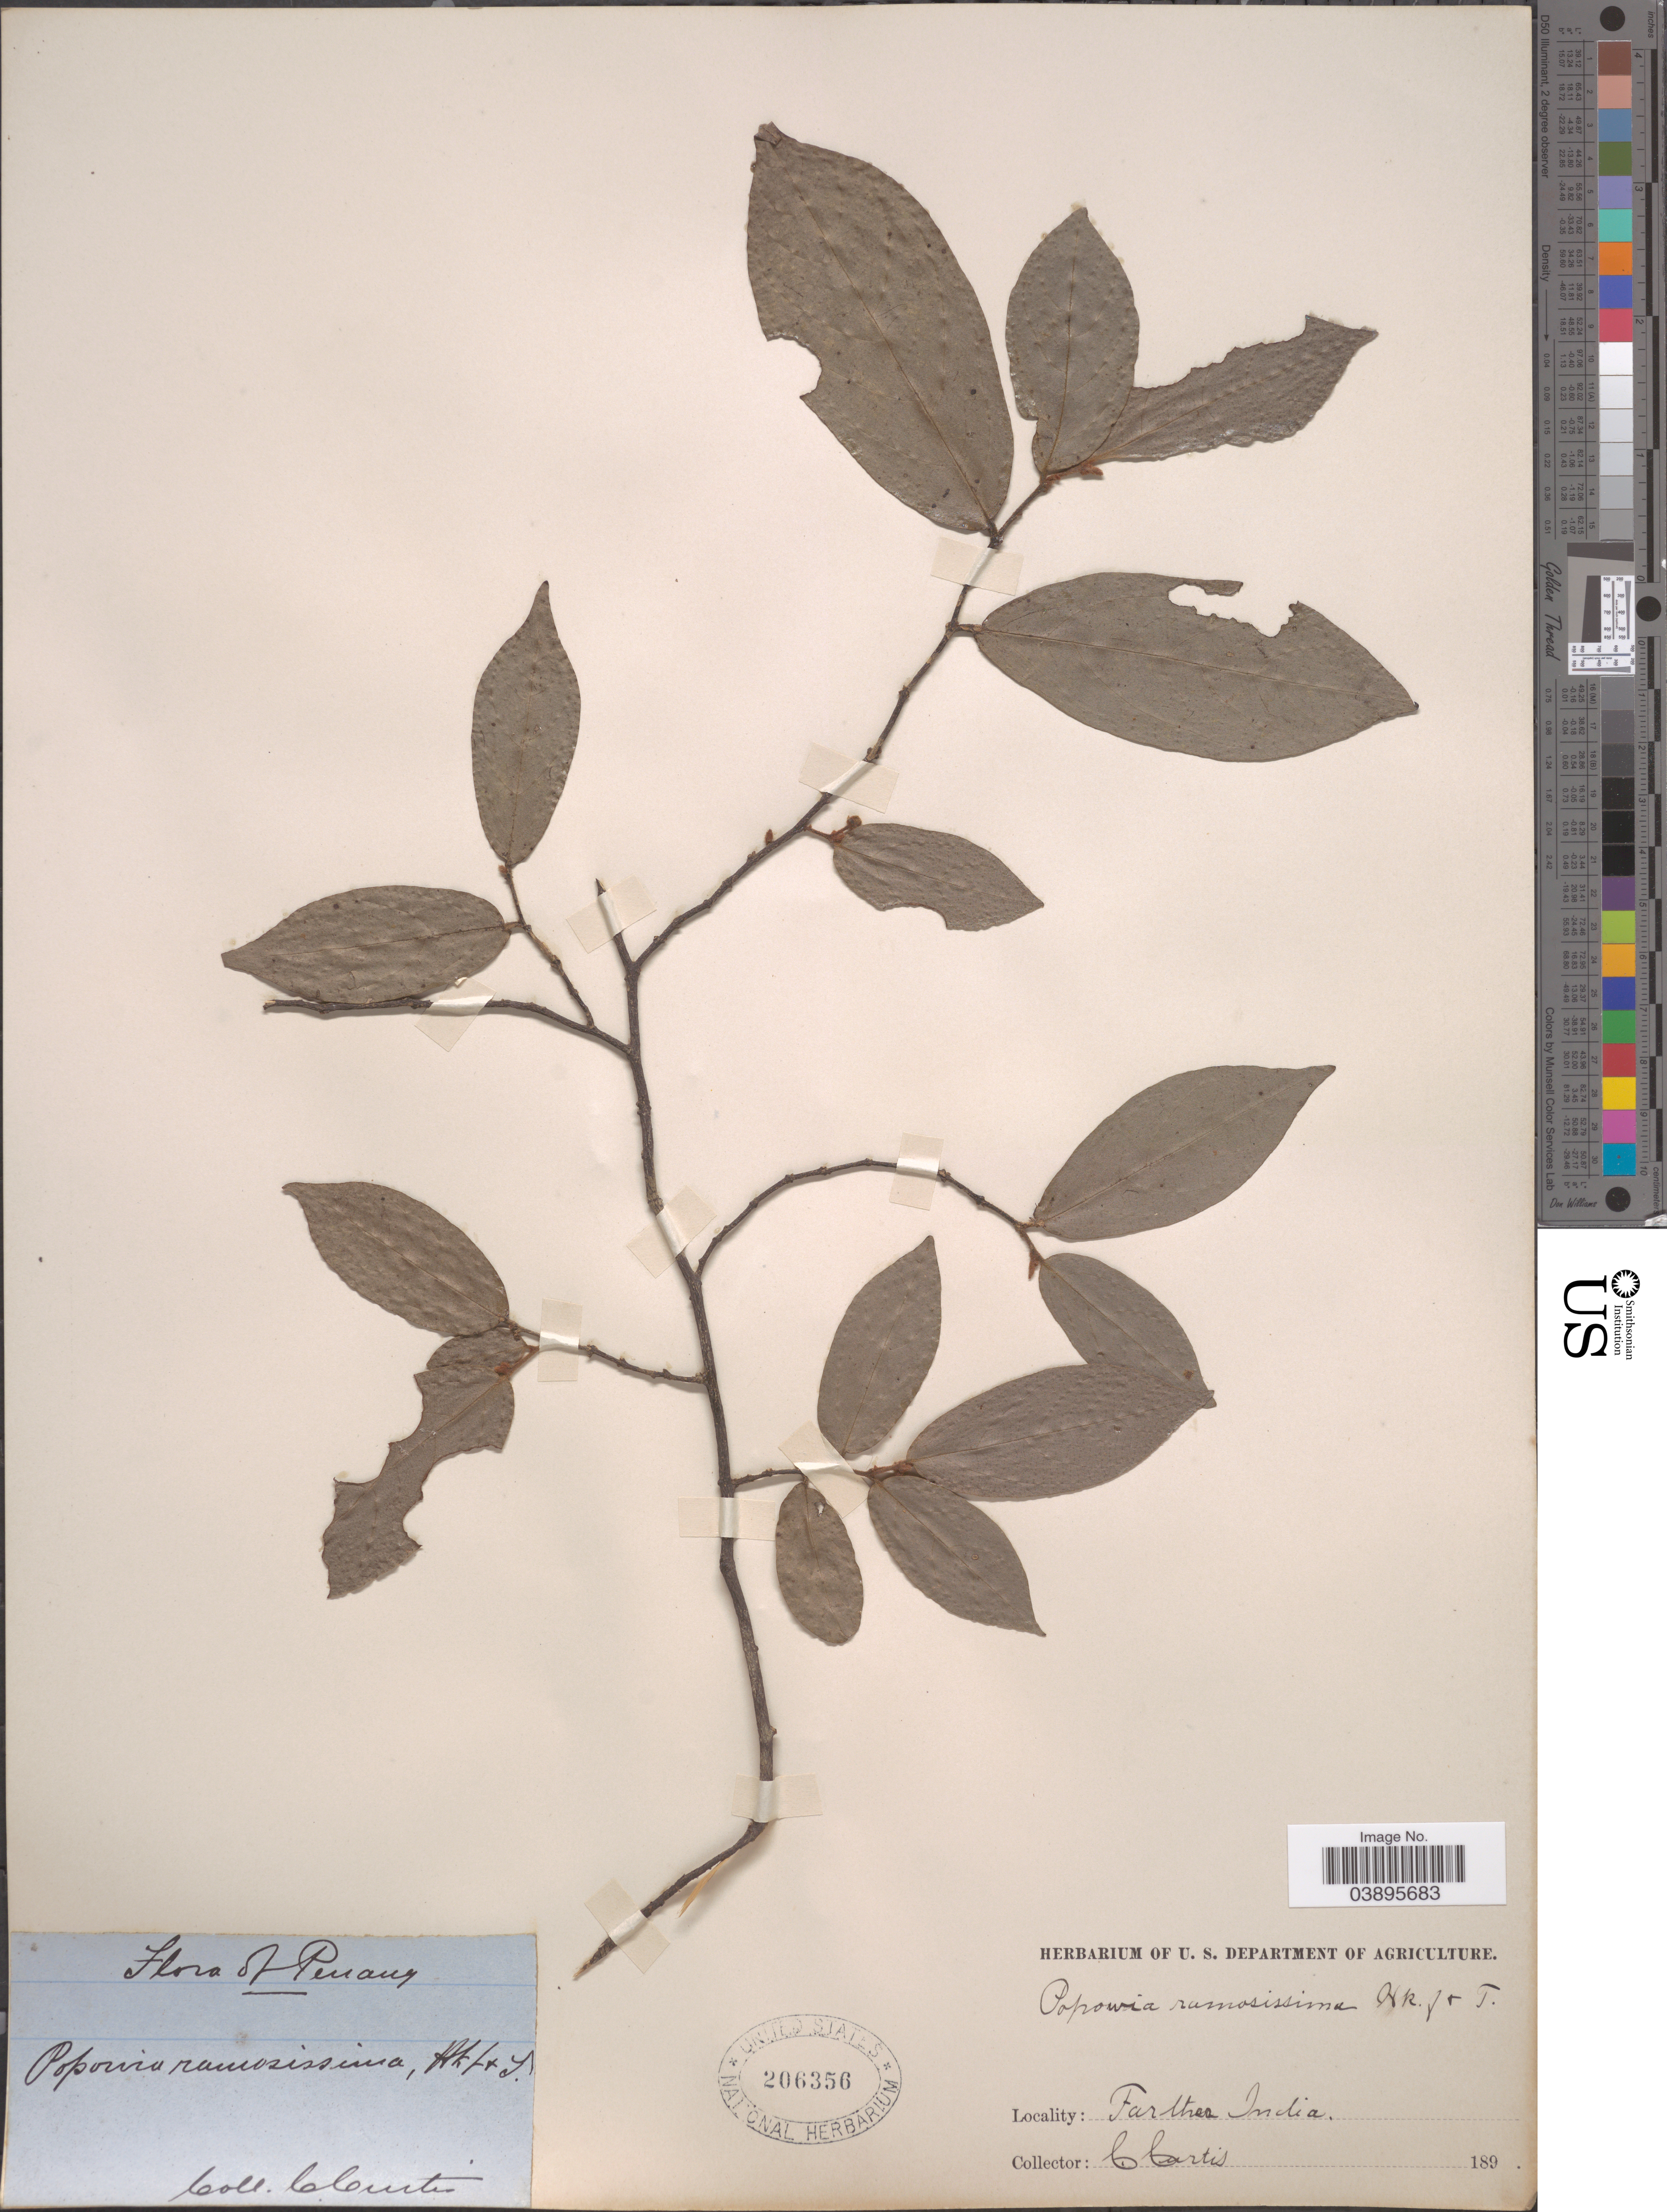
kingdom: Plantae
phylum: Tracheophyta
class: Magnoliopsida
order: Magnoliales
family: Annonaceae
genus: Popowia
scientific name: Popowia ramosissima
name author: Hook. f. & Thomson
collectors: C. Curtis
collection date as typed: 189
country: Malaysia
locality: Penang. Farther India.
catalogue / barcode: US 206356